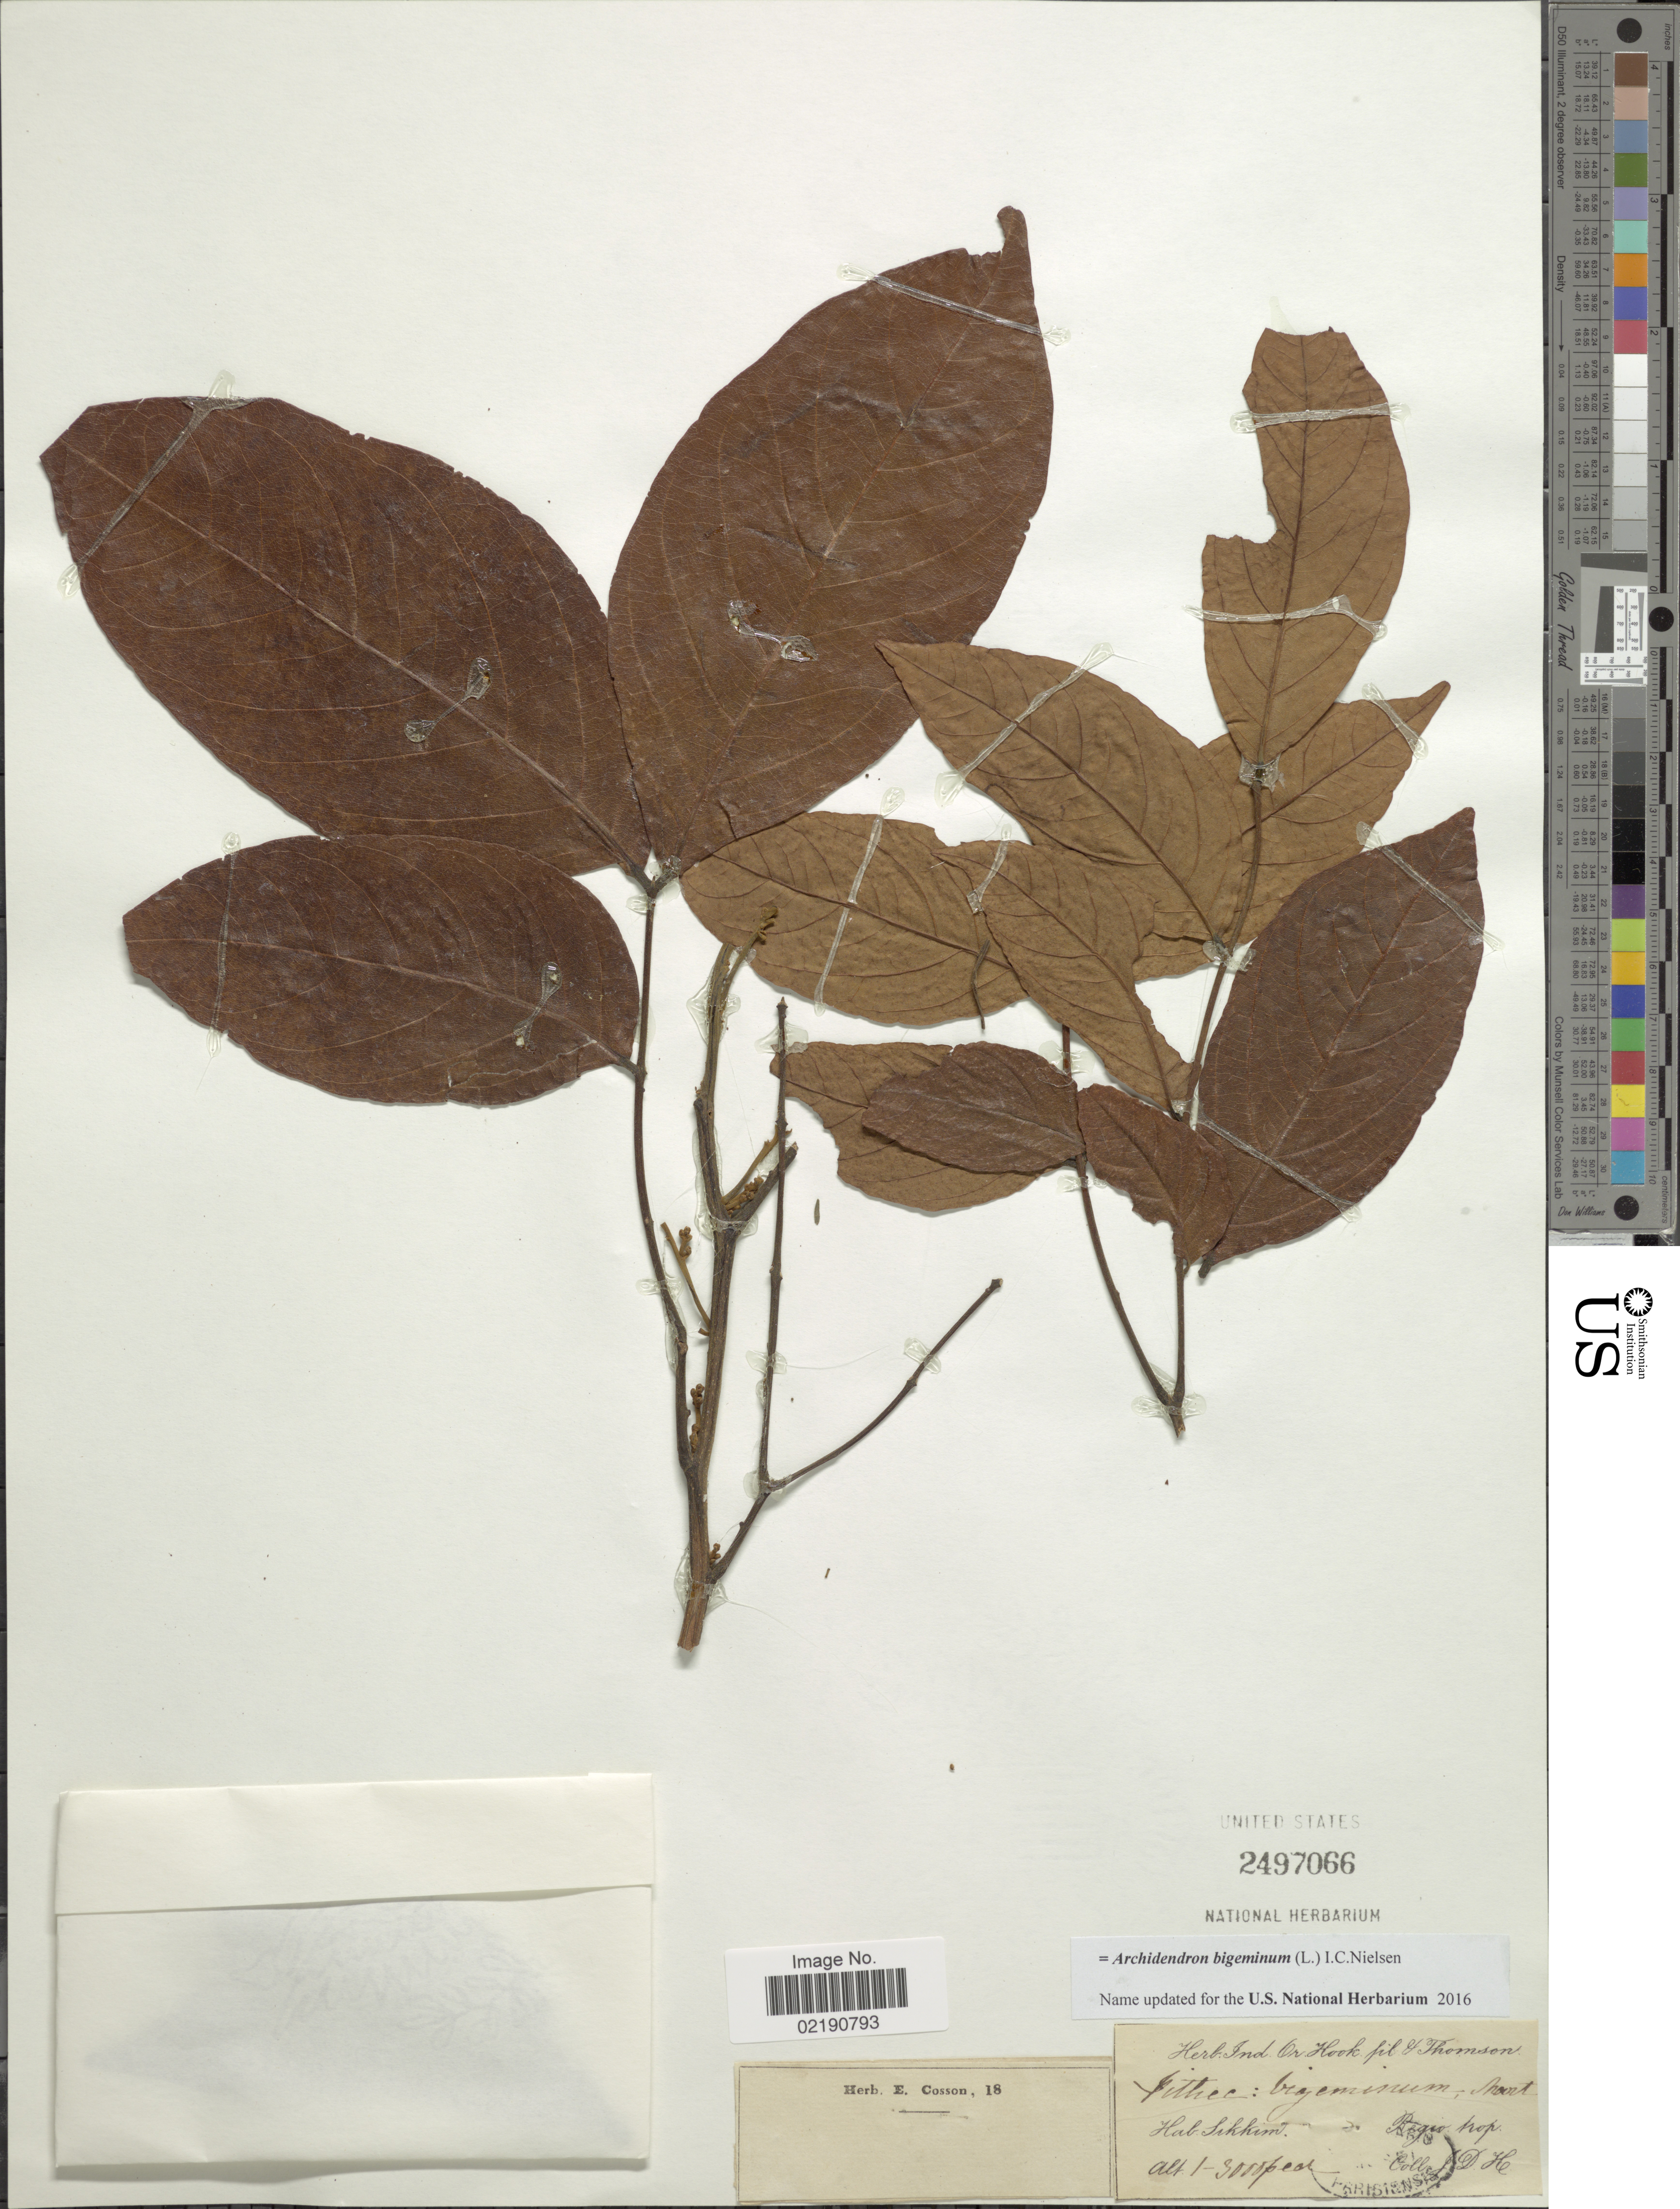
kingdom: Plantae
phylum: Tracheophyta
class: Magnoliopsida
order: Fabales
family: Fabaceae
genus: Archidendron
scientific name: Archidendron bigeminum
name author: I.C. Nielsen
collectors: J. D. H.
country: India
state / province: Sikkim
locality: Hab. Sikkim, Regio trop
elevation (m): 305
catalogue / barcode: US 2497066